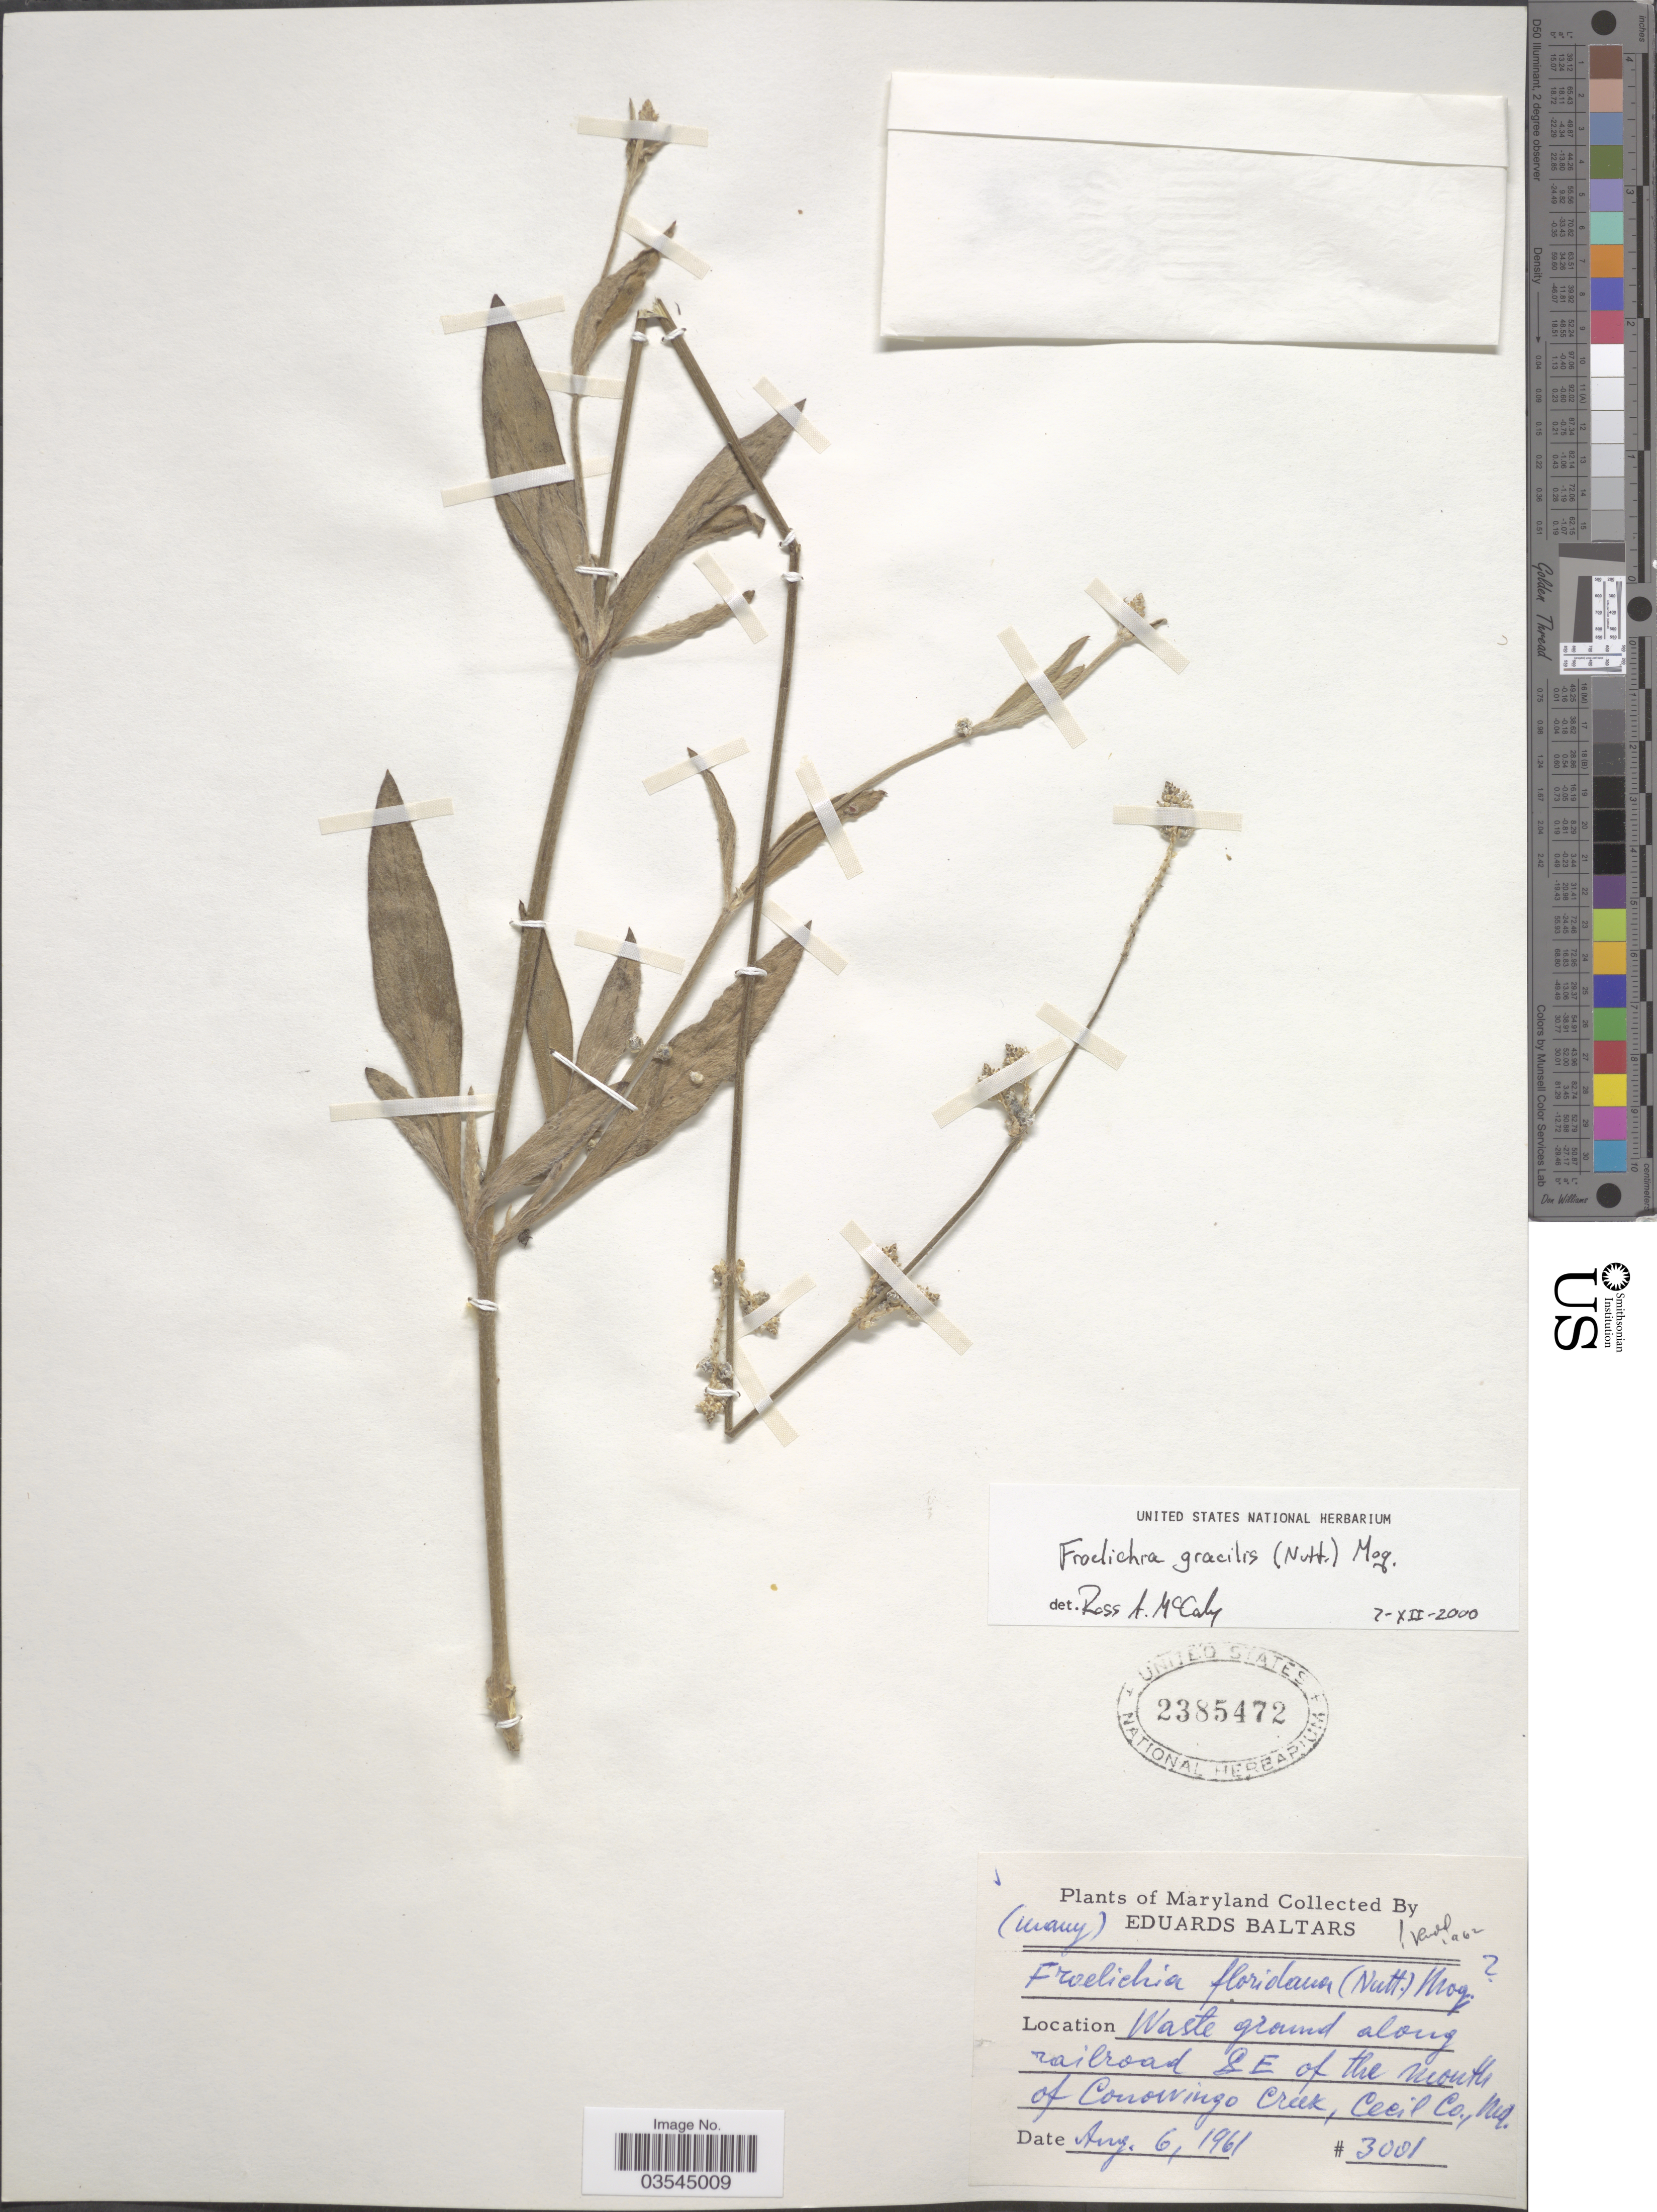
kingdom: Plantae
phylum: Tracheophyta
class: Magnoliopsida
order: Caryophyllales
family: Amaranthaceae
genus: Froelichia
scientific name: Froelichia gracilis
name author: (Hook.) Moq.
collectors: E. Baltars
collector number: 3001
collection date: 1961-08-06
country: United States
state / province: Maryland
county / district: Cecil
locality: Along railroad SE of the mouth of Conowingo Creek, Cecil Co.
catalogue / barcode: US 2385472